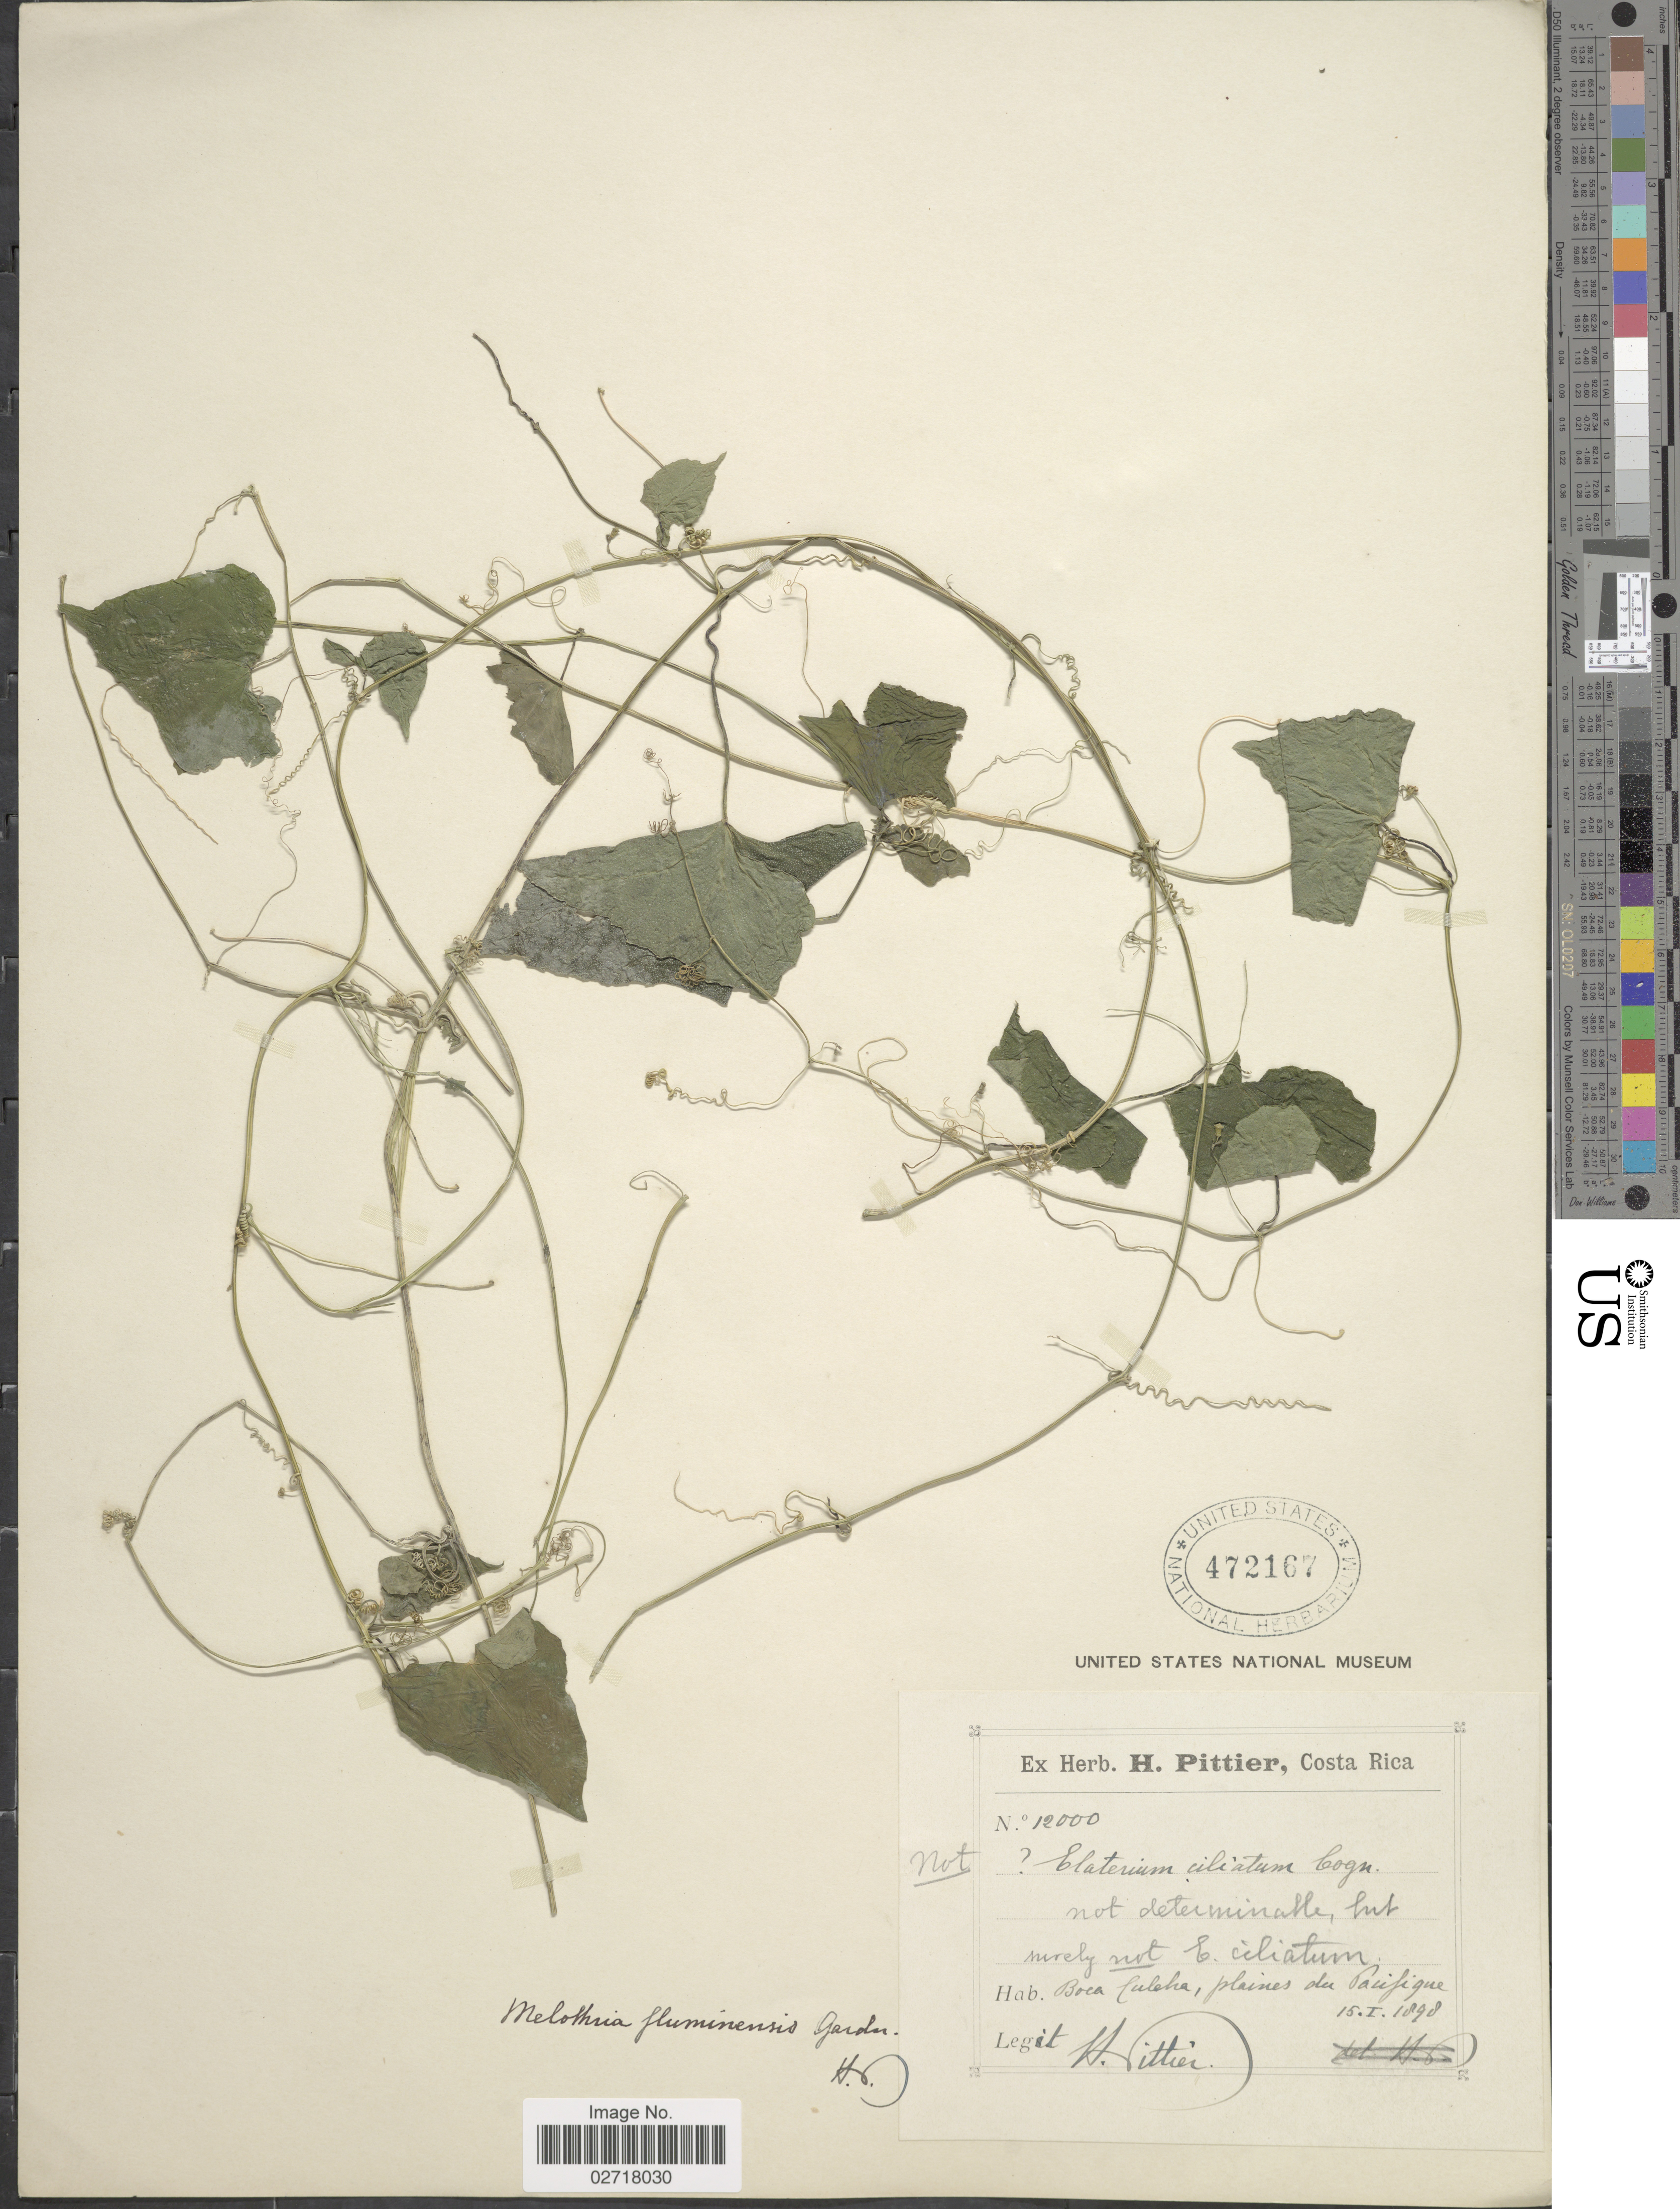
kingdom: Plantae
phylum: Tracheophyta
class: Magnoliopsida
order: Cucurbitales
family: Cucurbitaceae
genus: Melothria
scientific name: Melothria pendula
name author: L.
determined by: U.S. National Herbarium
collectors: H. F. Pittier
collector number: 12000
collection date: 1898-01-15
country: Costa Rica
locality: Boca Culeha, plaines du Pacifique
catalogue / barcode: US 472167